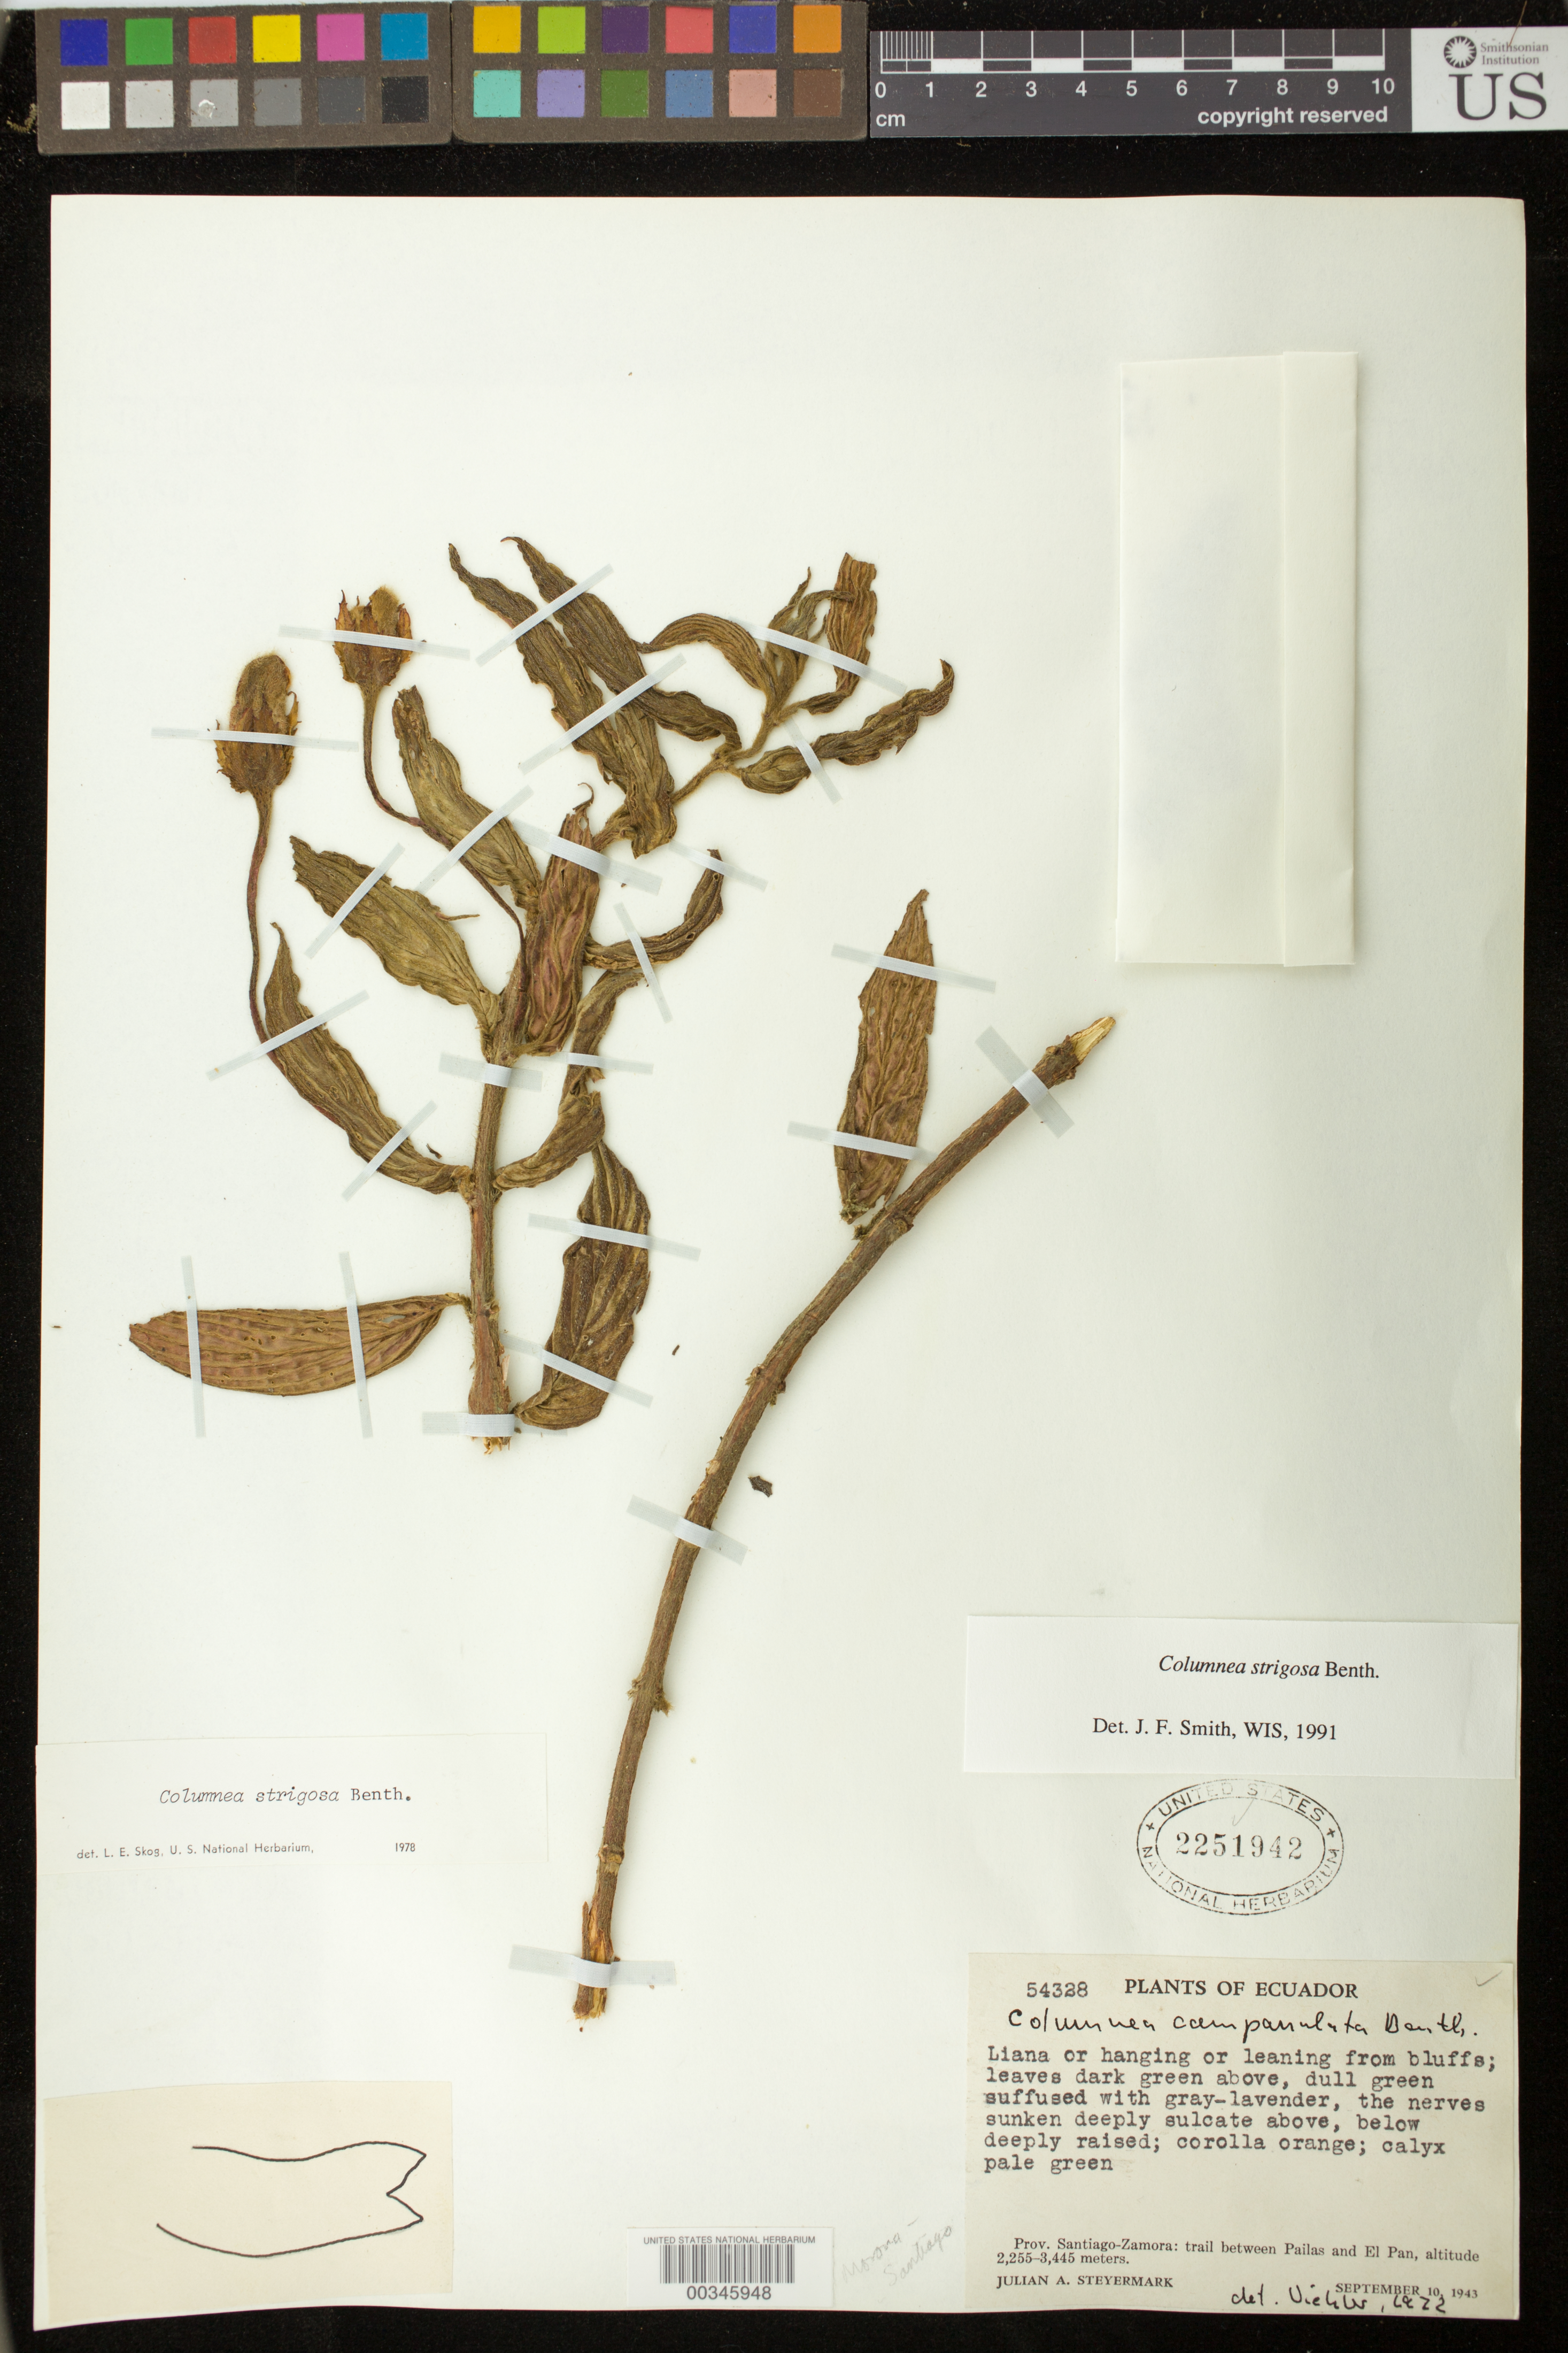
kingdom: Plantae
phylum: Tracheophyta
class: Magnoliopsida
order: Lamiales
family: Gesneriaceae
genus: Columnea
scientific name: Columnea strigosa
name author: Benth.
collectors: J. Steyermark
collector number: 54328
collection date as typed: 10 Sep 1943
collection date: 1943-09-10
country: Ecuador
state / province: Morona-Santiago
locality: Santiago-zamora: trail between Pailas and El Pan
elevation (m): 2255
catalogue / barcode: US 2251942